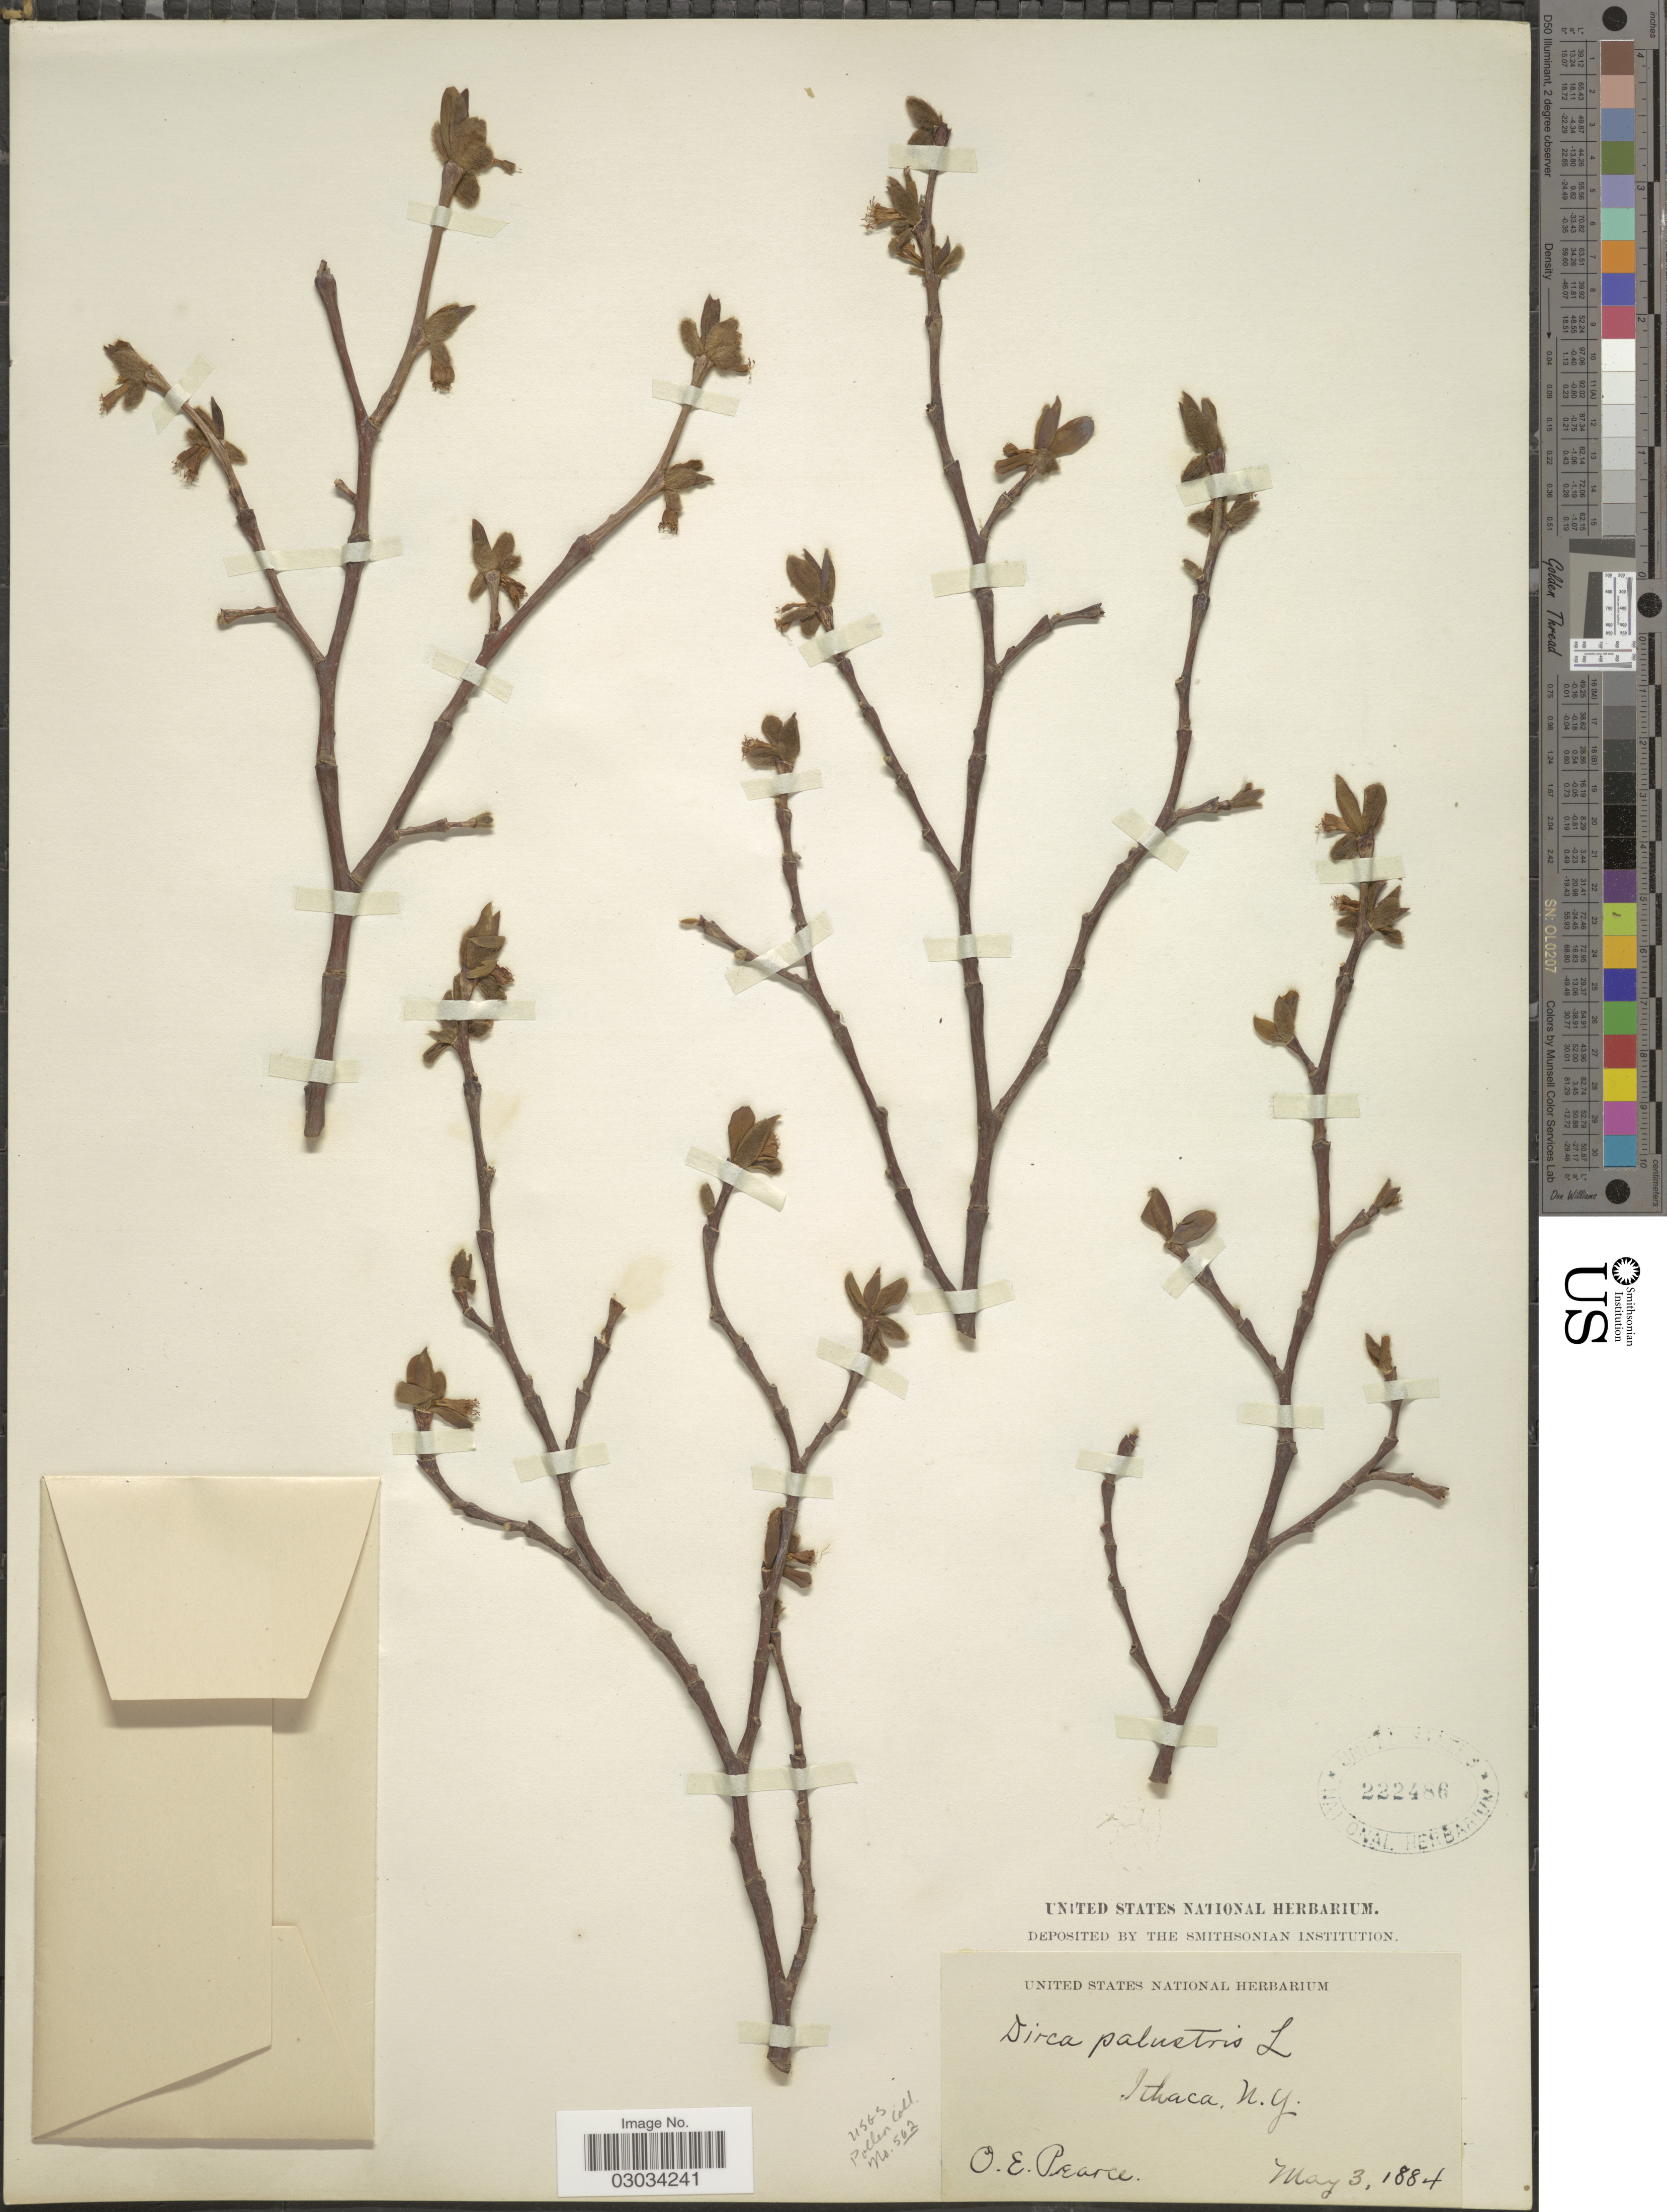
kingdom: Plantae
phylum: Tracheophyta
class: Magnoliopsida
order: Malvales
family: Thymelaeaceae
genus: Dirca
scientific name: Dirca palustris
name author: L.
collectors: O. E. Pearce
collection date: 1884-05-03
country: United States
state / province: New York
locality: Ithaca.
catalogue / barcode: US 222486